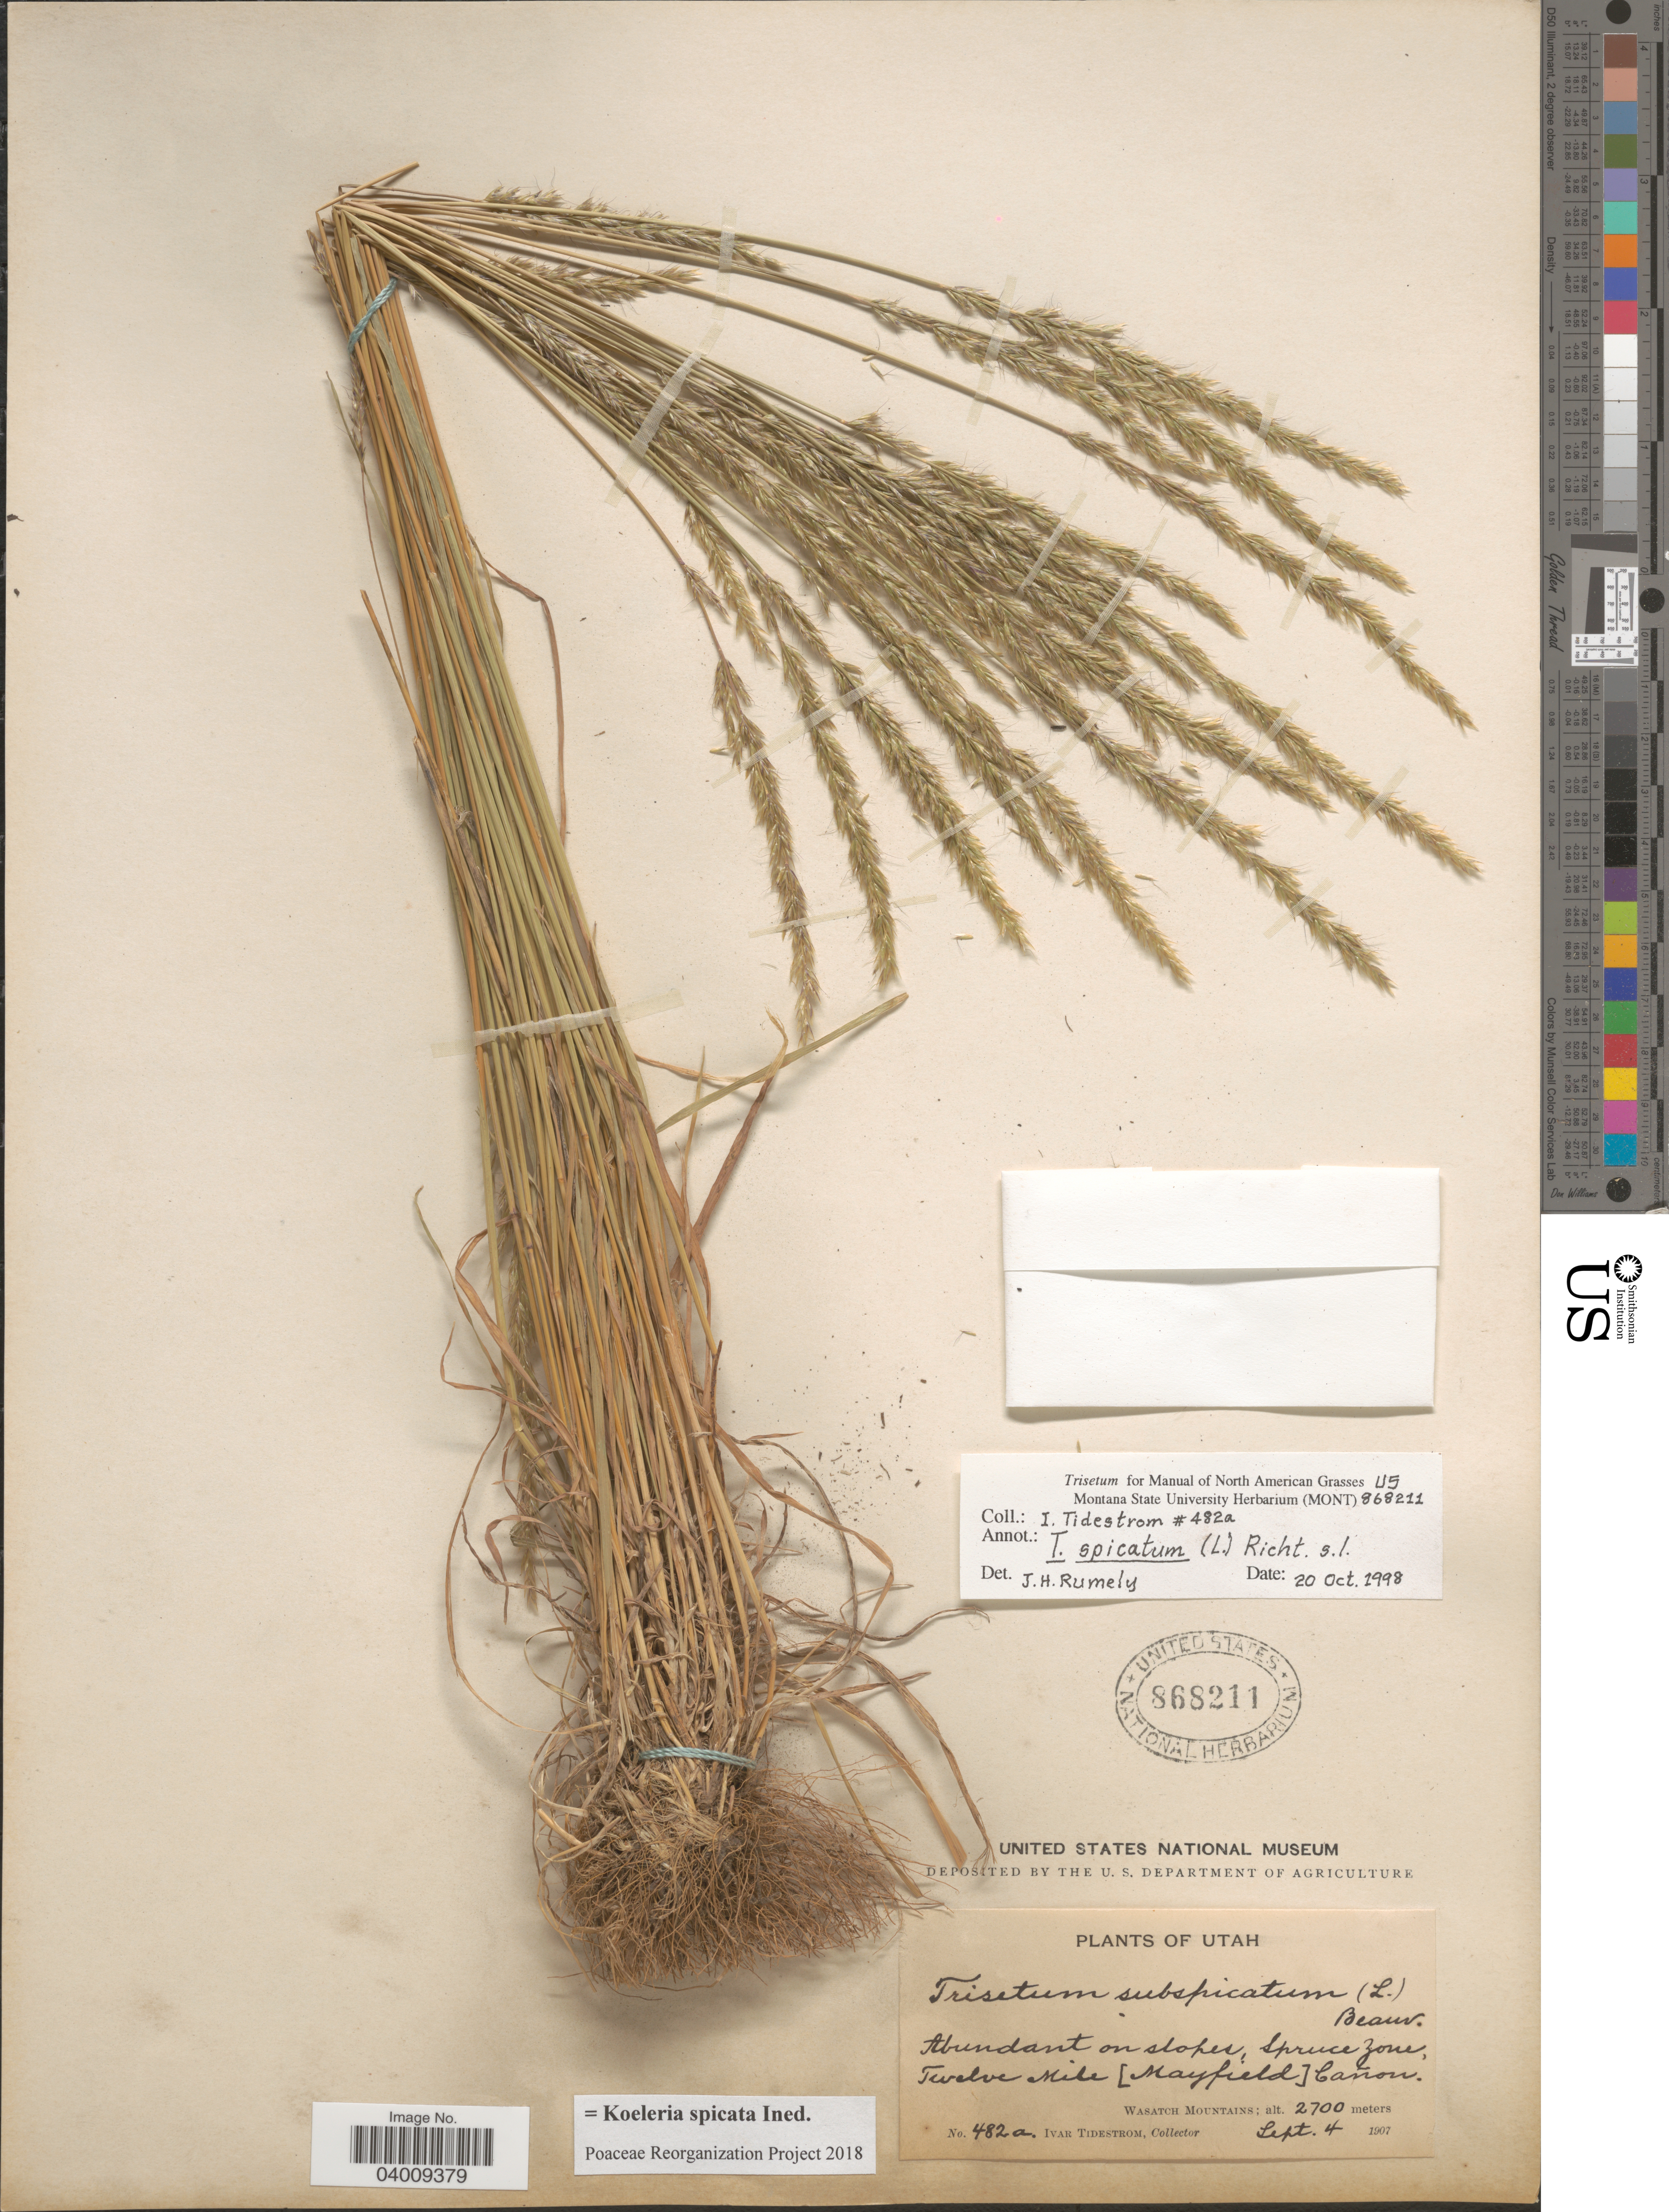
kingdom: Plantae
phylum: Tracheophyta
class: Liliopsida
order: Poales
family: Poaceae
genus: Koeleria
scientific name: Koeleria spicata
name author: (L.) Barberá et al.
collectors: I. F. Tidestrom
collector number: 482 a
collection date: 1907-09-04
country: United States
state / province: Utah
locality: Spruce Zone, Twelve Mile [Mayfield] Cañon. Wasatch Mountains.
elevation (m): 2700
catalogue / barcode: US 868211